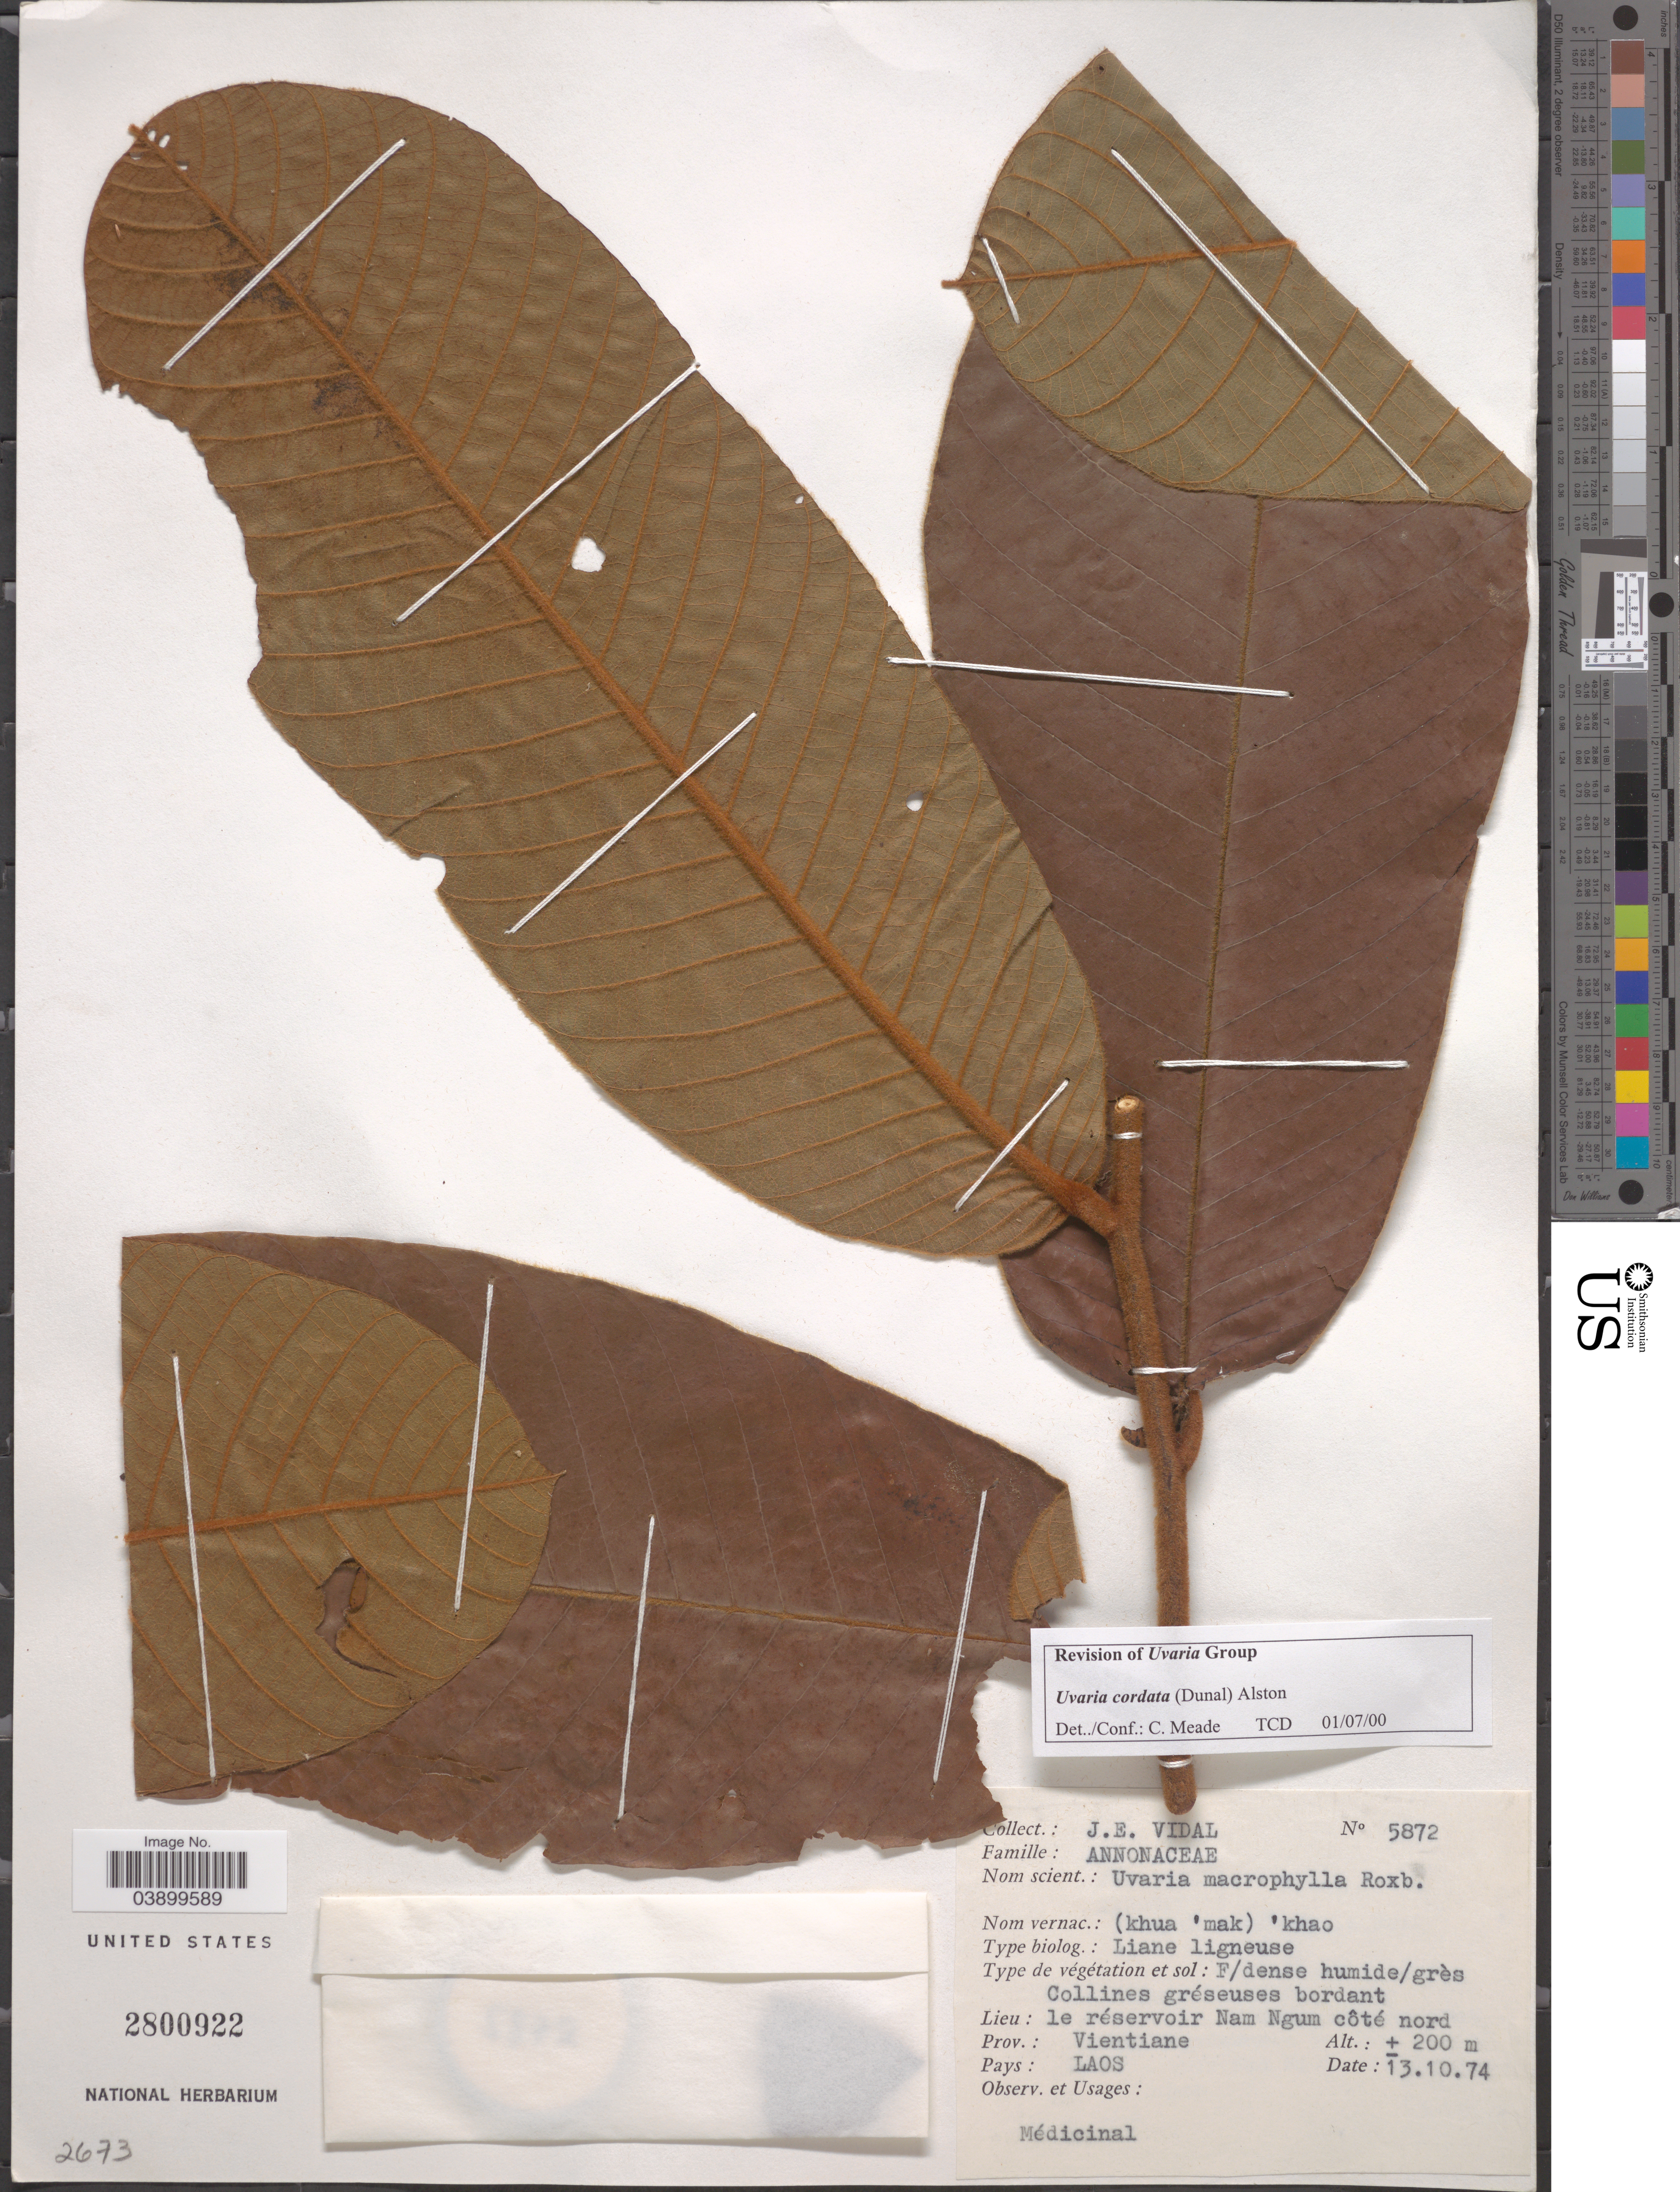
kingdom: Plantae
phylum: Tracheophyta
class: Magnoliopsida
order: Magnoliales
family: Annonaceae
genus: Uvaria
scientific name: Uvaria cordata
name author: (Dunal) Alston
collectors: J. E. Vidal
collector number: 5872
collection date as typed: Transcribed d/m/y: 13/10/74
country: Laos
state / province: Viangchan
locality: Lieu: le réservoir Nam Ngum côté nord. Prov.: Vientiane.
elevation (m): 200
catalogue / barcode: US 2800922